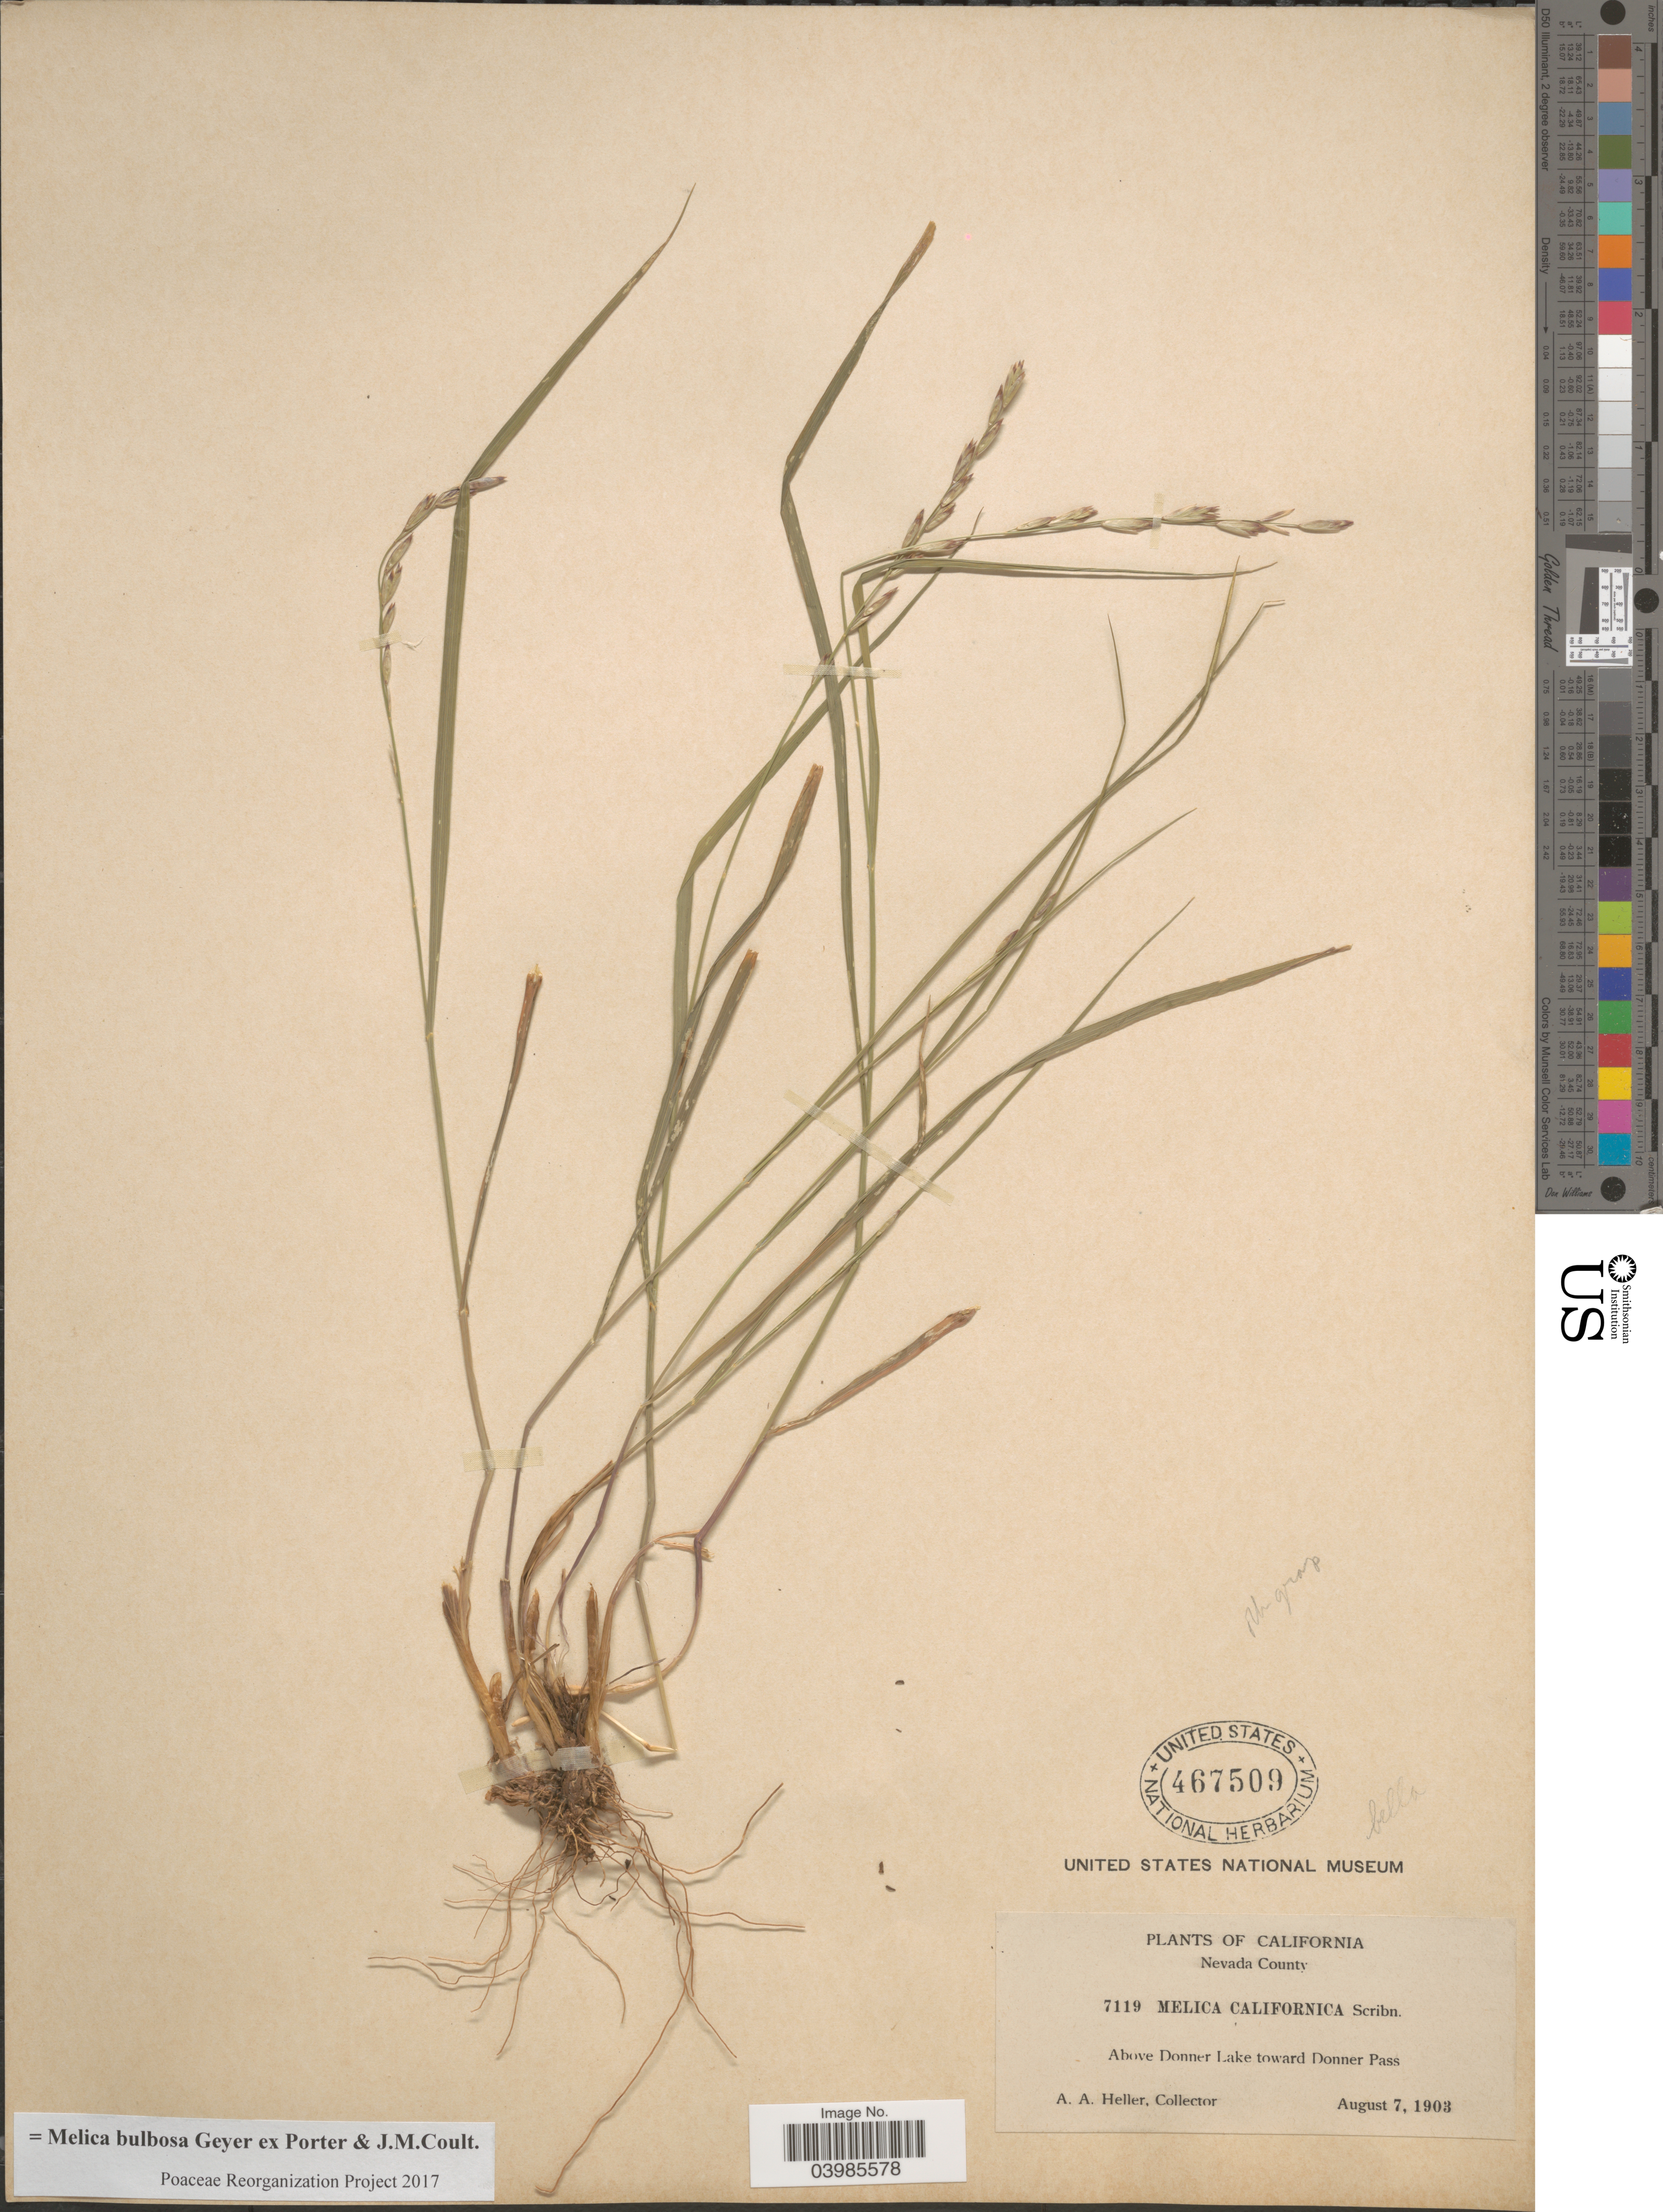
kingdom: Plantae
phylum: Tracheophyta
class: Liliopsida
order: Poales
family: Poaceae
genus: Melica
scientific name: Melica bulbosa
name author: Geyer ex Porter & J.M. Coult.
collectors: A. A. Heller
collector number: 7119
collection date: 1903-08-07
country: United States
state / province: California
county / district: Nevada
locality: Nevada County. Above Donner Lake toward Donner Pass.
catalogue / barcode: US 467509